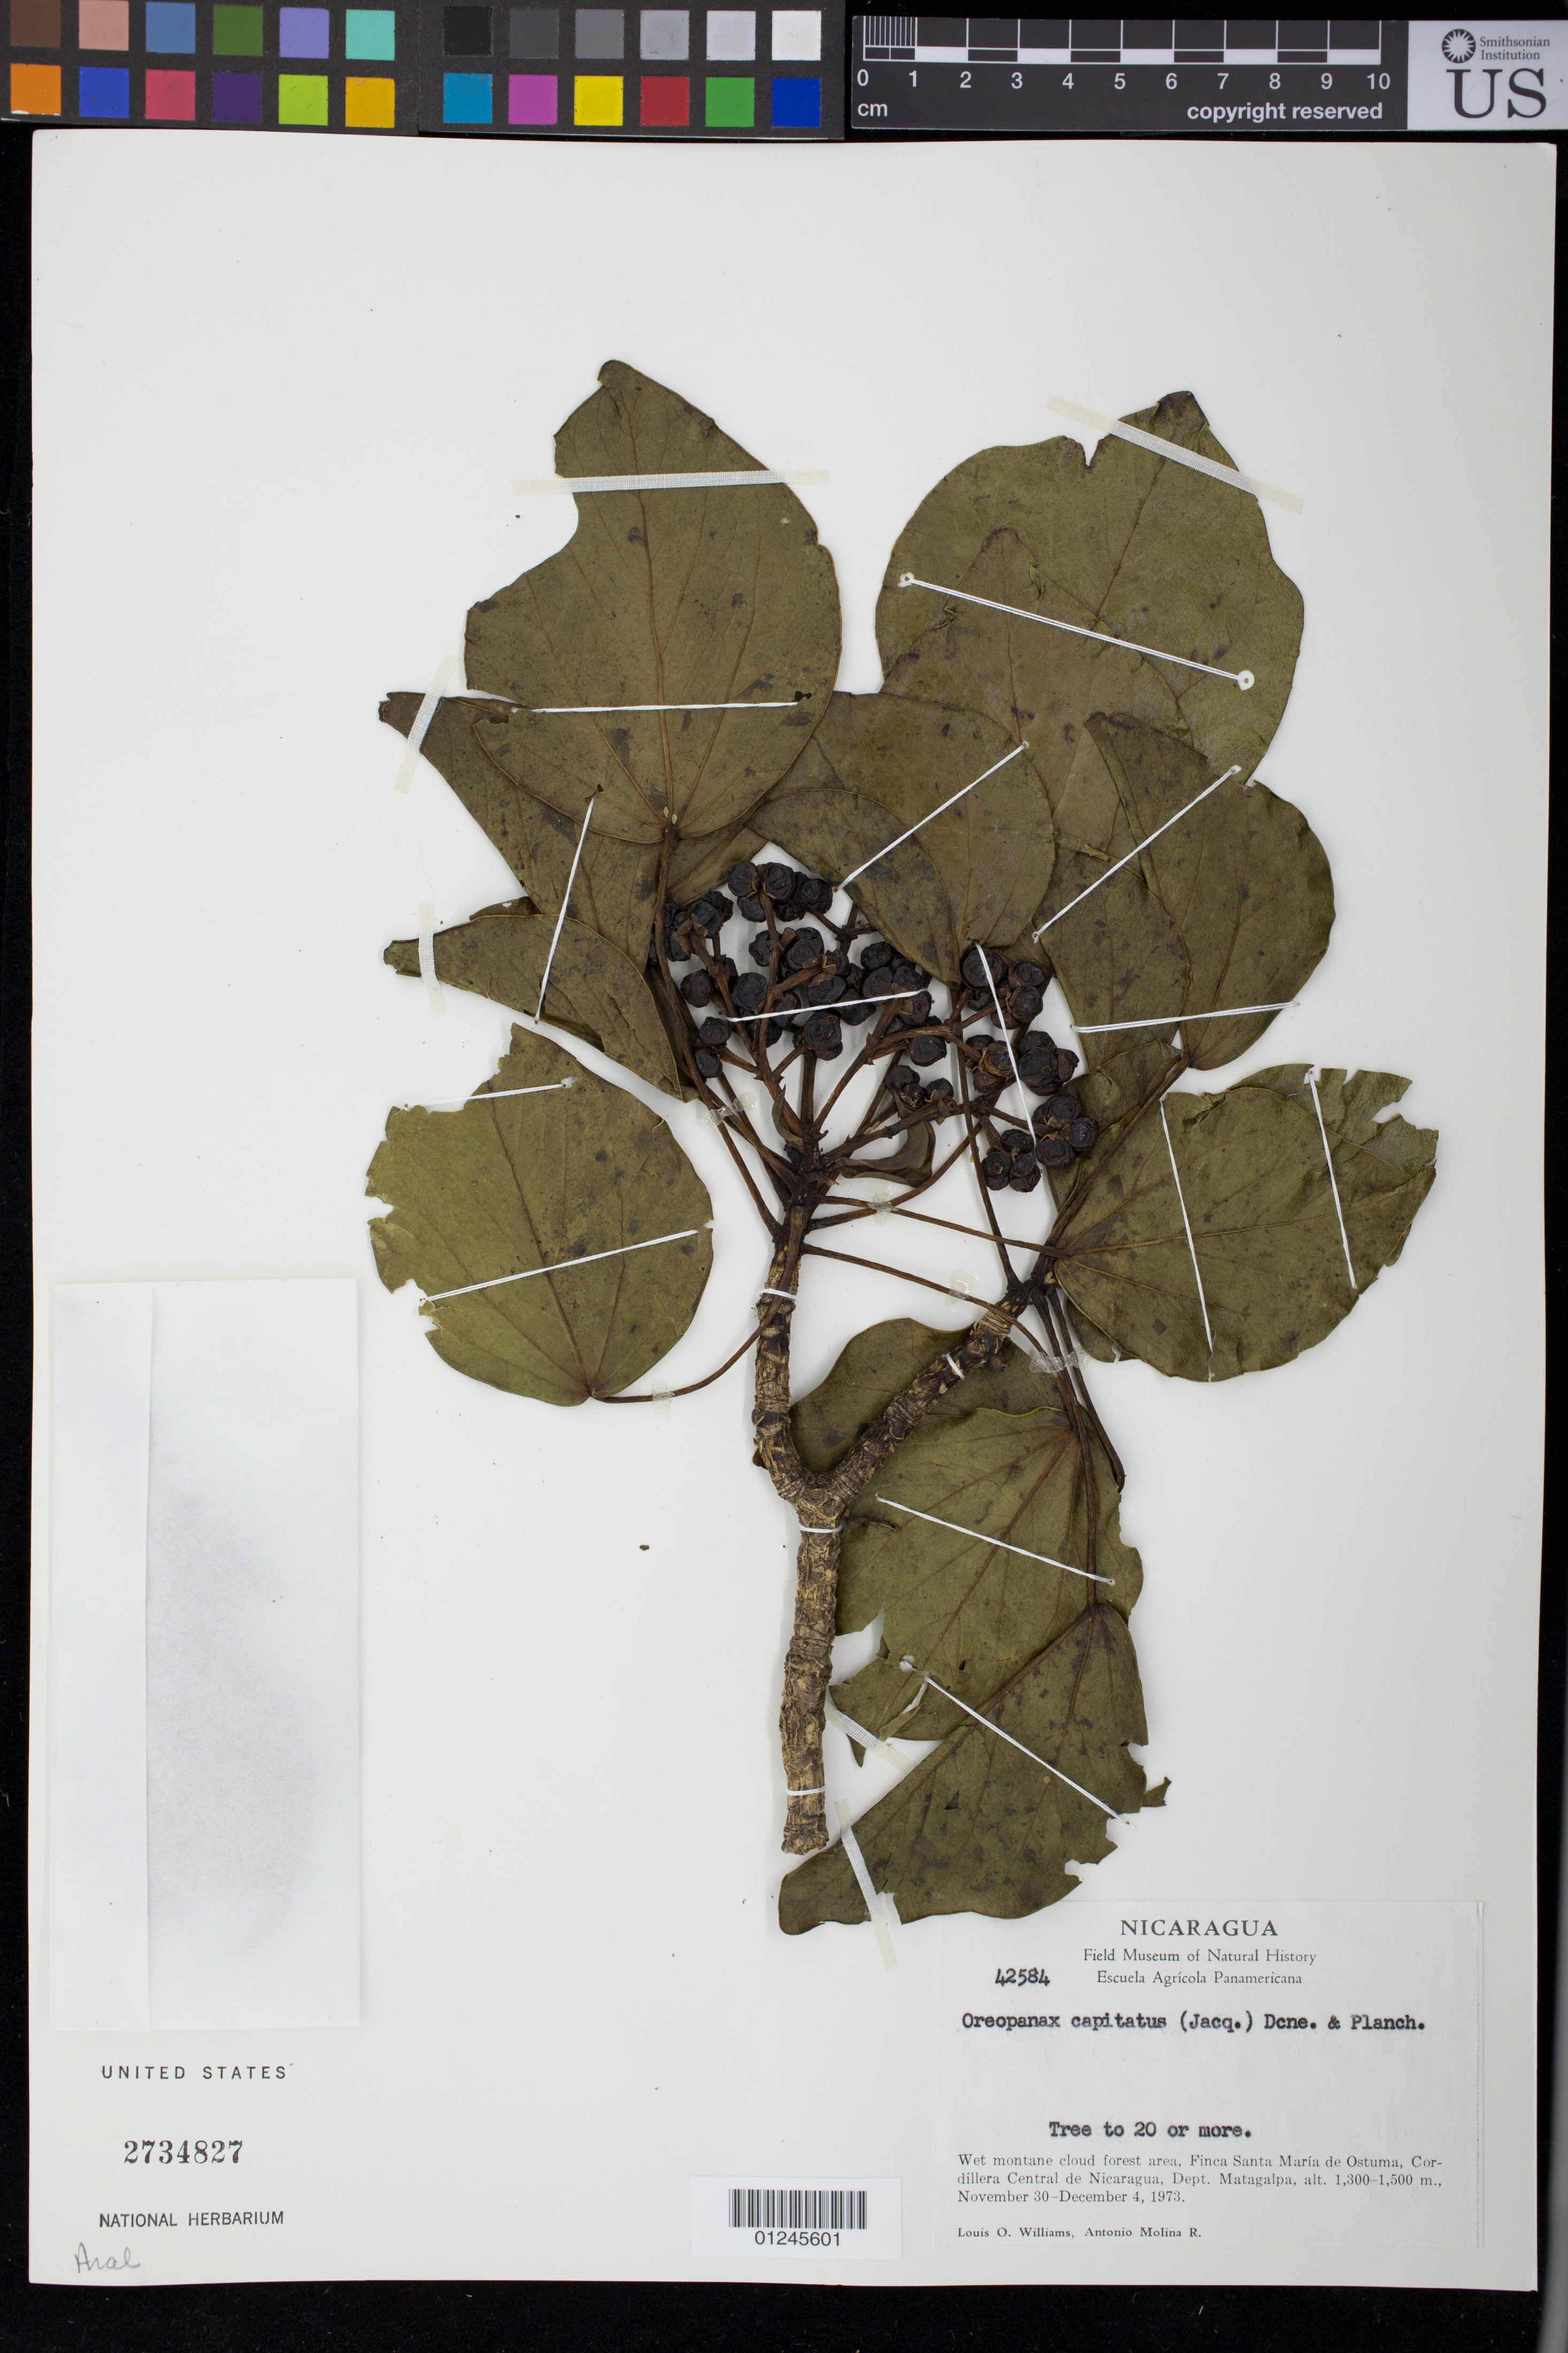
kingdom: Plantae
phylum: Tracheophyta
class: Magnoliopsida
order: Apiales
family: Araliaceae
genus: Oreopanax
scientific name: Oreopanax capitatus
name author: (Jacq.) Decne. & Planch.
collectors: L. O. Williams & A. Molina R.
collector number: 42584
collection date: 1973-11-30/1973-12-04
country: Nicaragua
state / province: Matagalpa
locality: Wet montane cloud forest area, Finca Santa Maria de Ostuma, Cordillera Central de Nicaragua.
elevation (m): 1300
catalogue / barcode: US 2734827